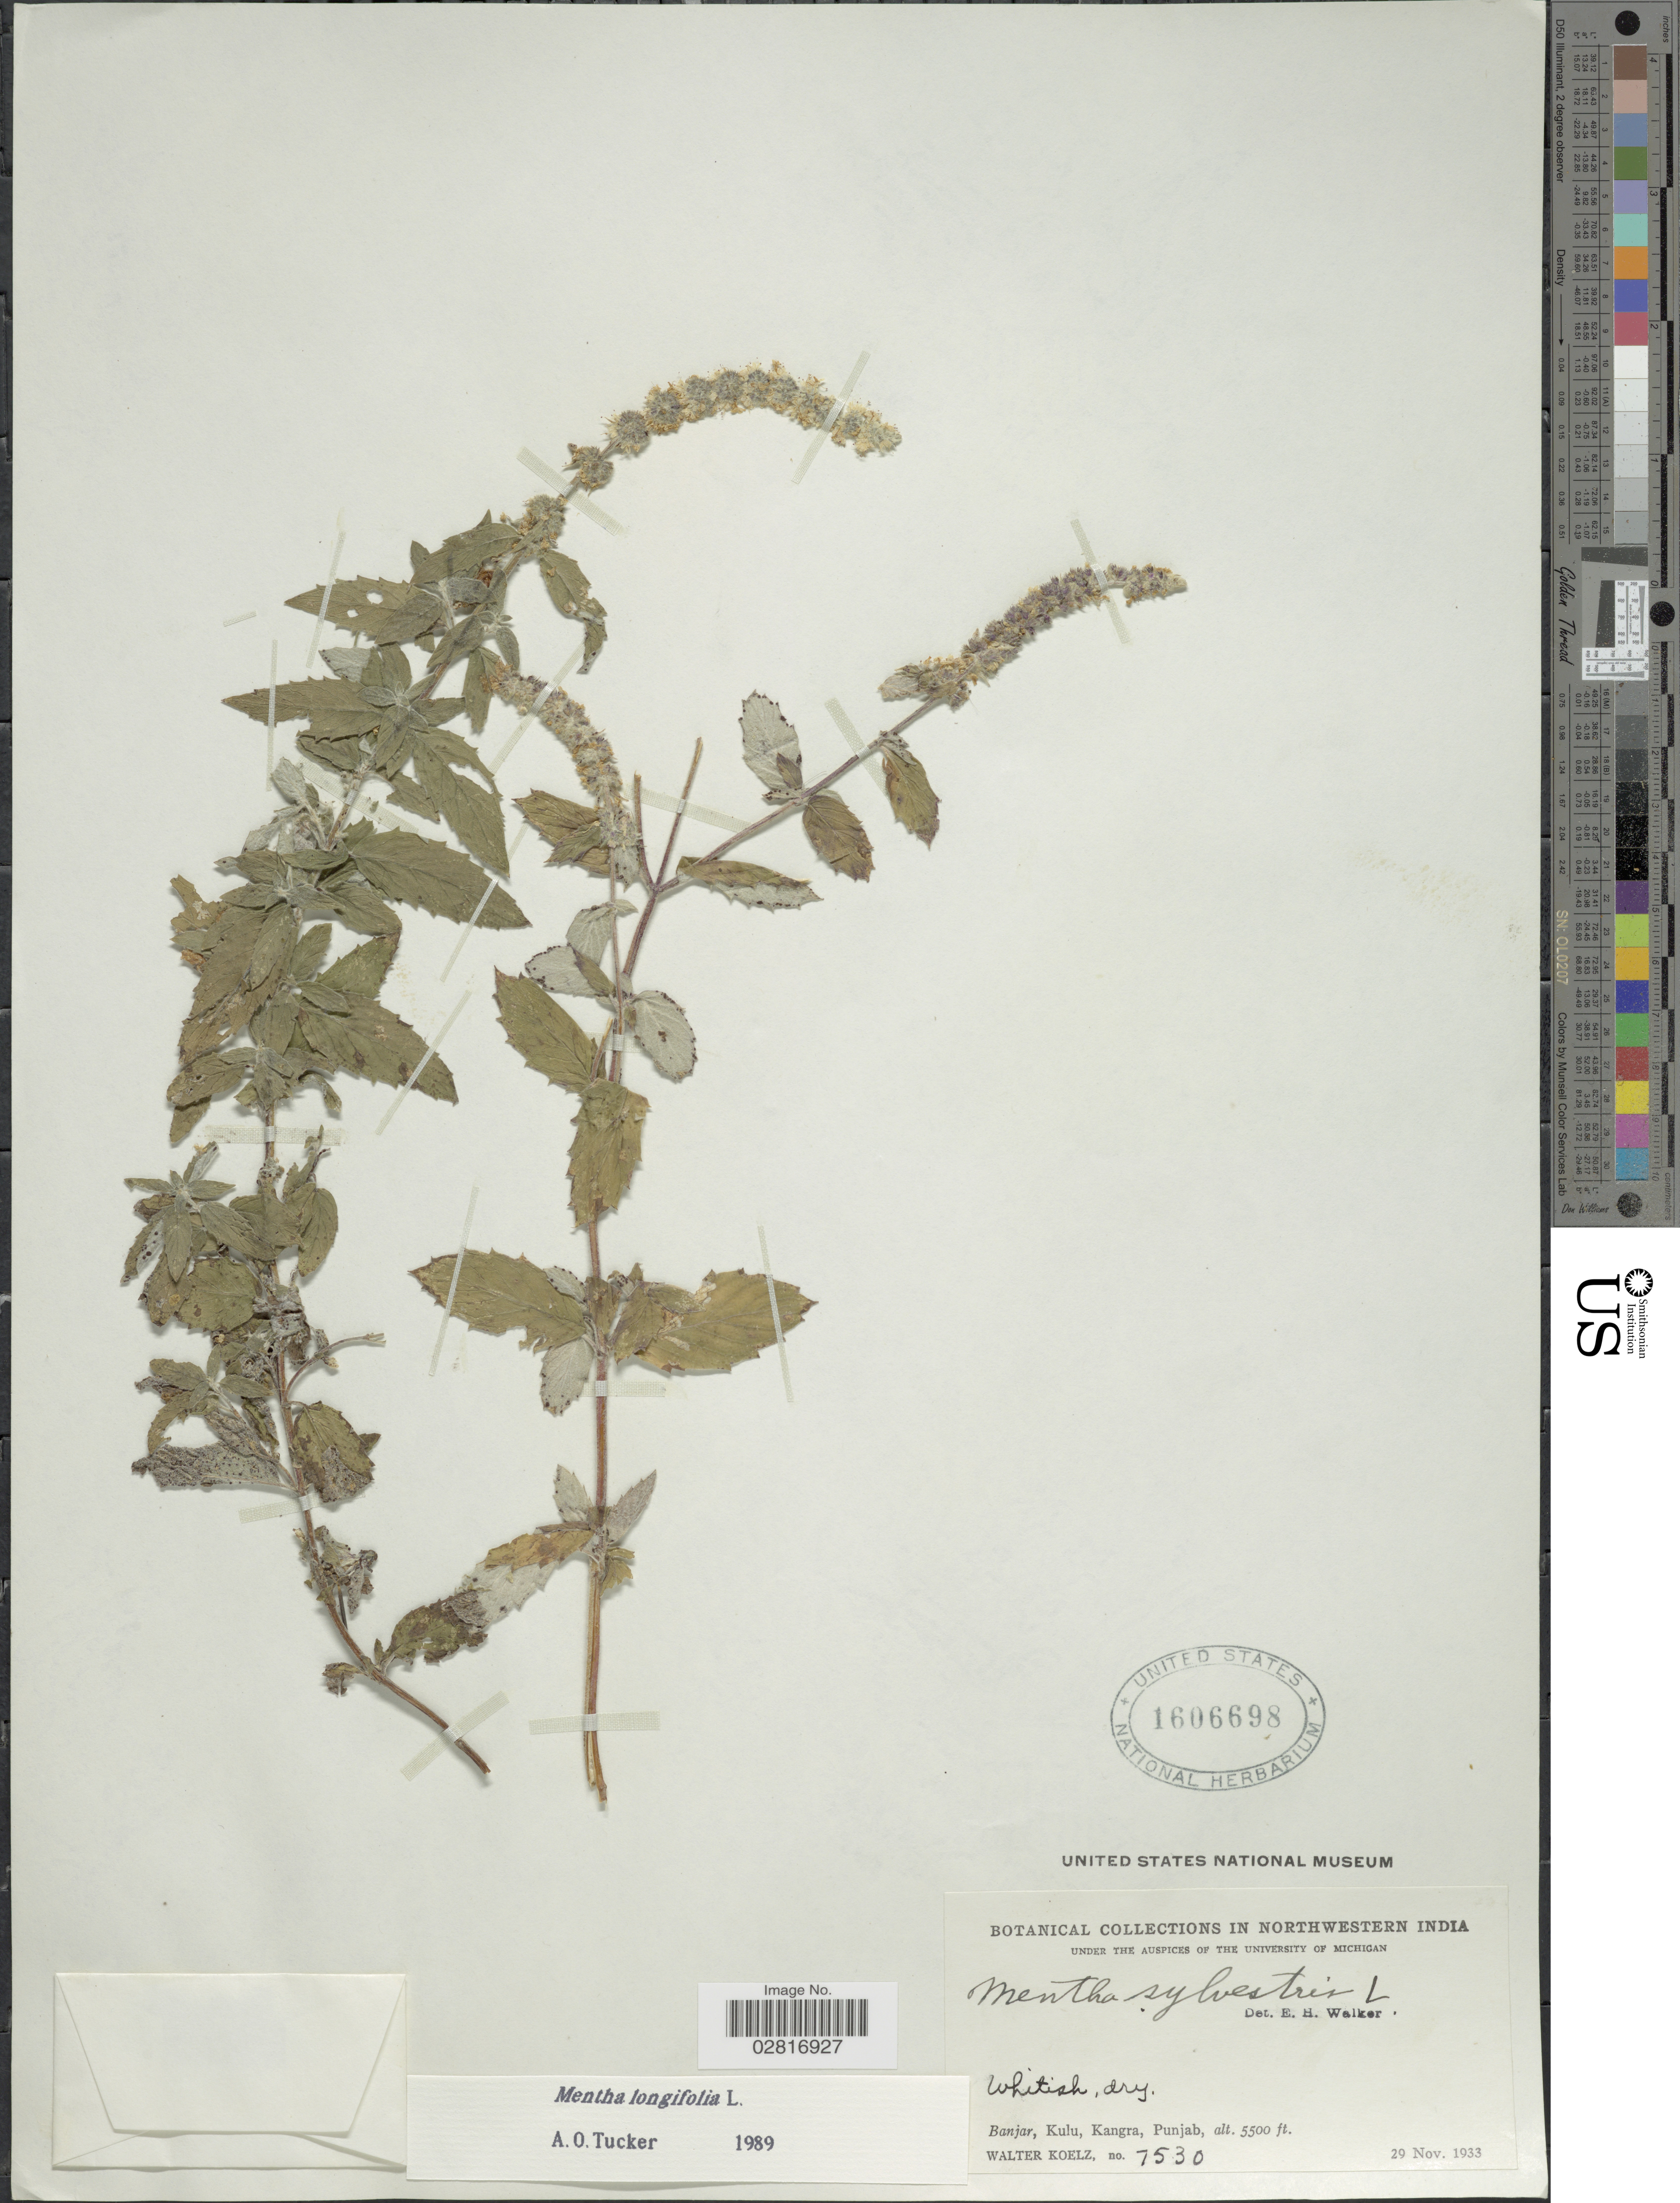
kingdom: Plantae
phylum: Tracheophyta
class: Magnoliopsida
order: Lamiales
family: Lamiaceae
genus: Mentha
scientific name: Mentha longifolia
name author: (L.) L.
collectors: W. N. Koelz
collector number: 7530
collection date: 1933-11-29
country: India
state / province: Punjab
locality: Northwestern India, Banjar, Kulu, Kangra, Punjab.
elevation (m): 1676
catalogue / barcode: US 1606698